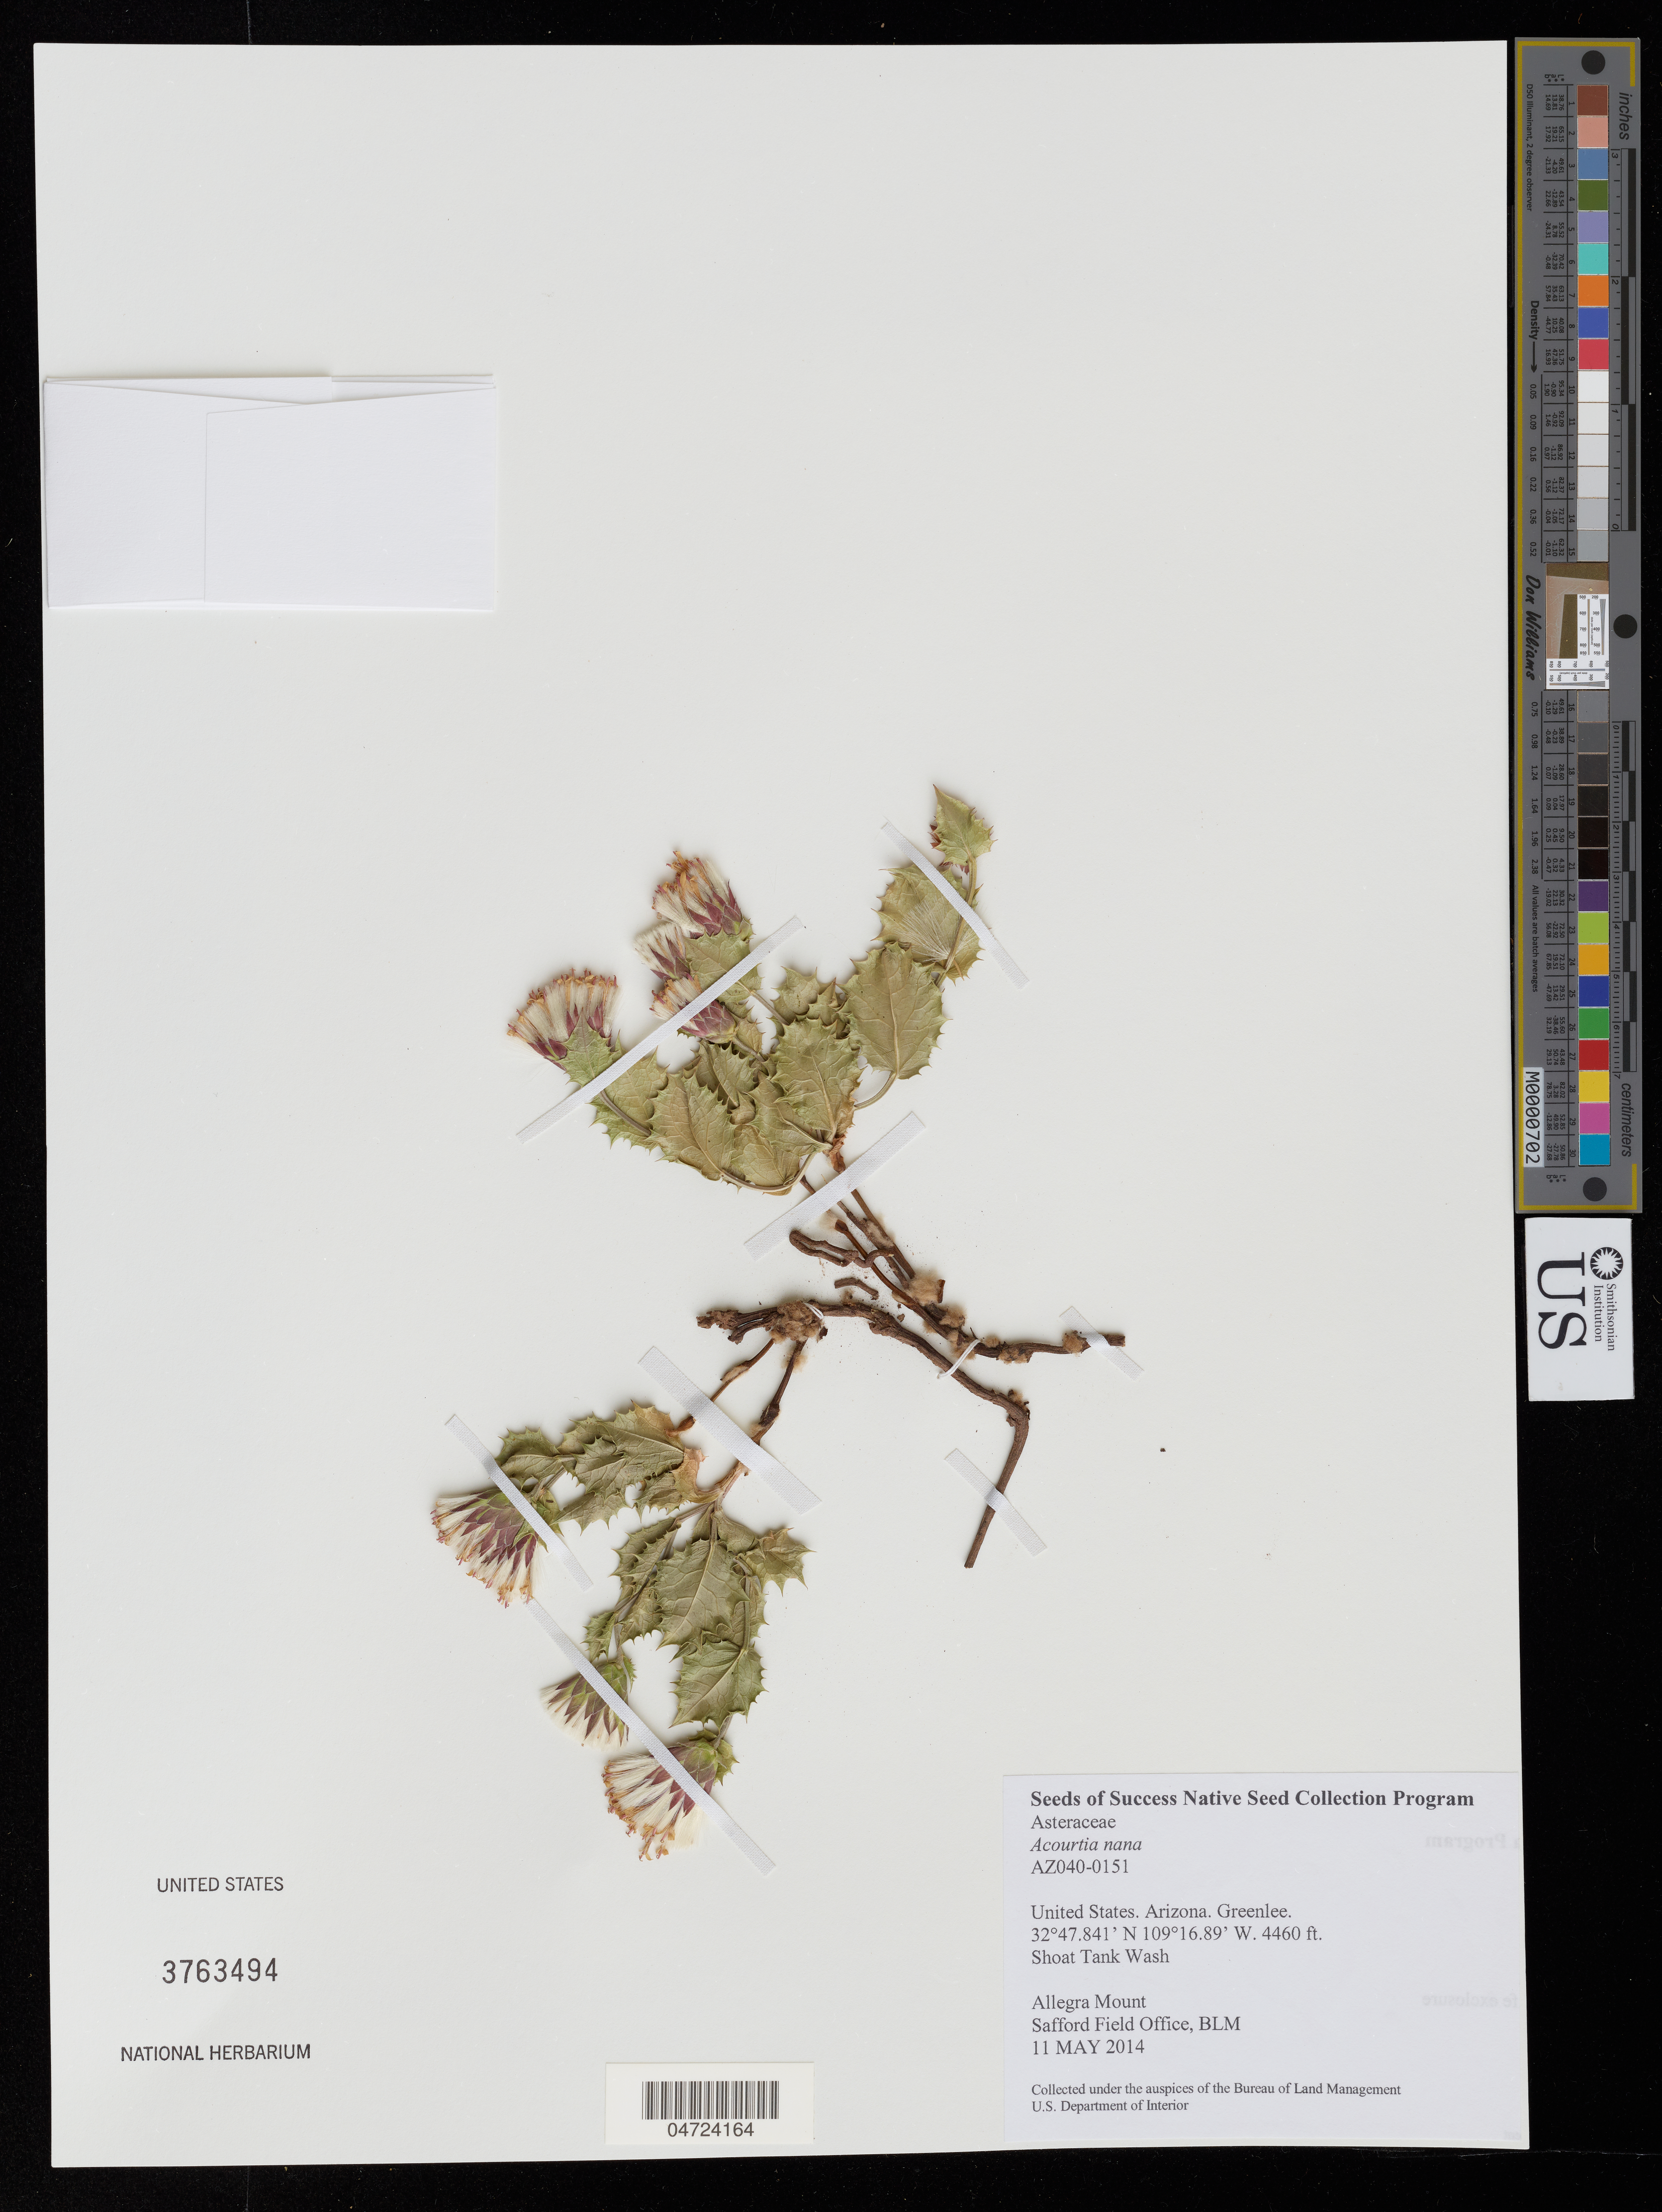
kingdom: Plantae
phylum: Tracheophyta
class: Magnoliopsida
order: Asterales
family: Asteraceae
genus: Acourtia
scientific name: Acourtia nana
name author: (A. Gray) Reveal & R.M. King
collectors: A. Mount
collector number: AZ040-0151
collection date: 2014-05-11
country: United States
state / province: Arizona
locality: Greenlee. Shoat Tank Wash.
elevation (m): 1359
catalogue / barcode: US 3763494